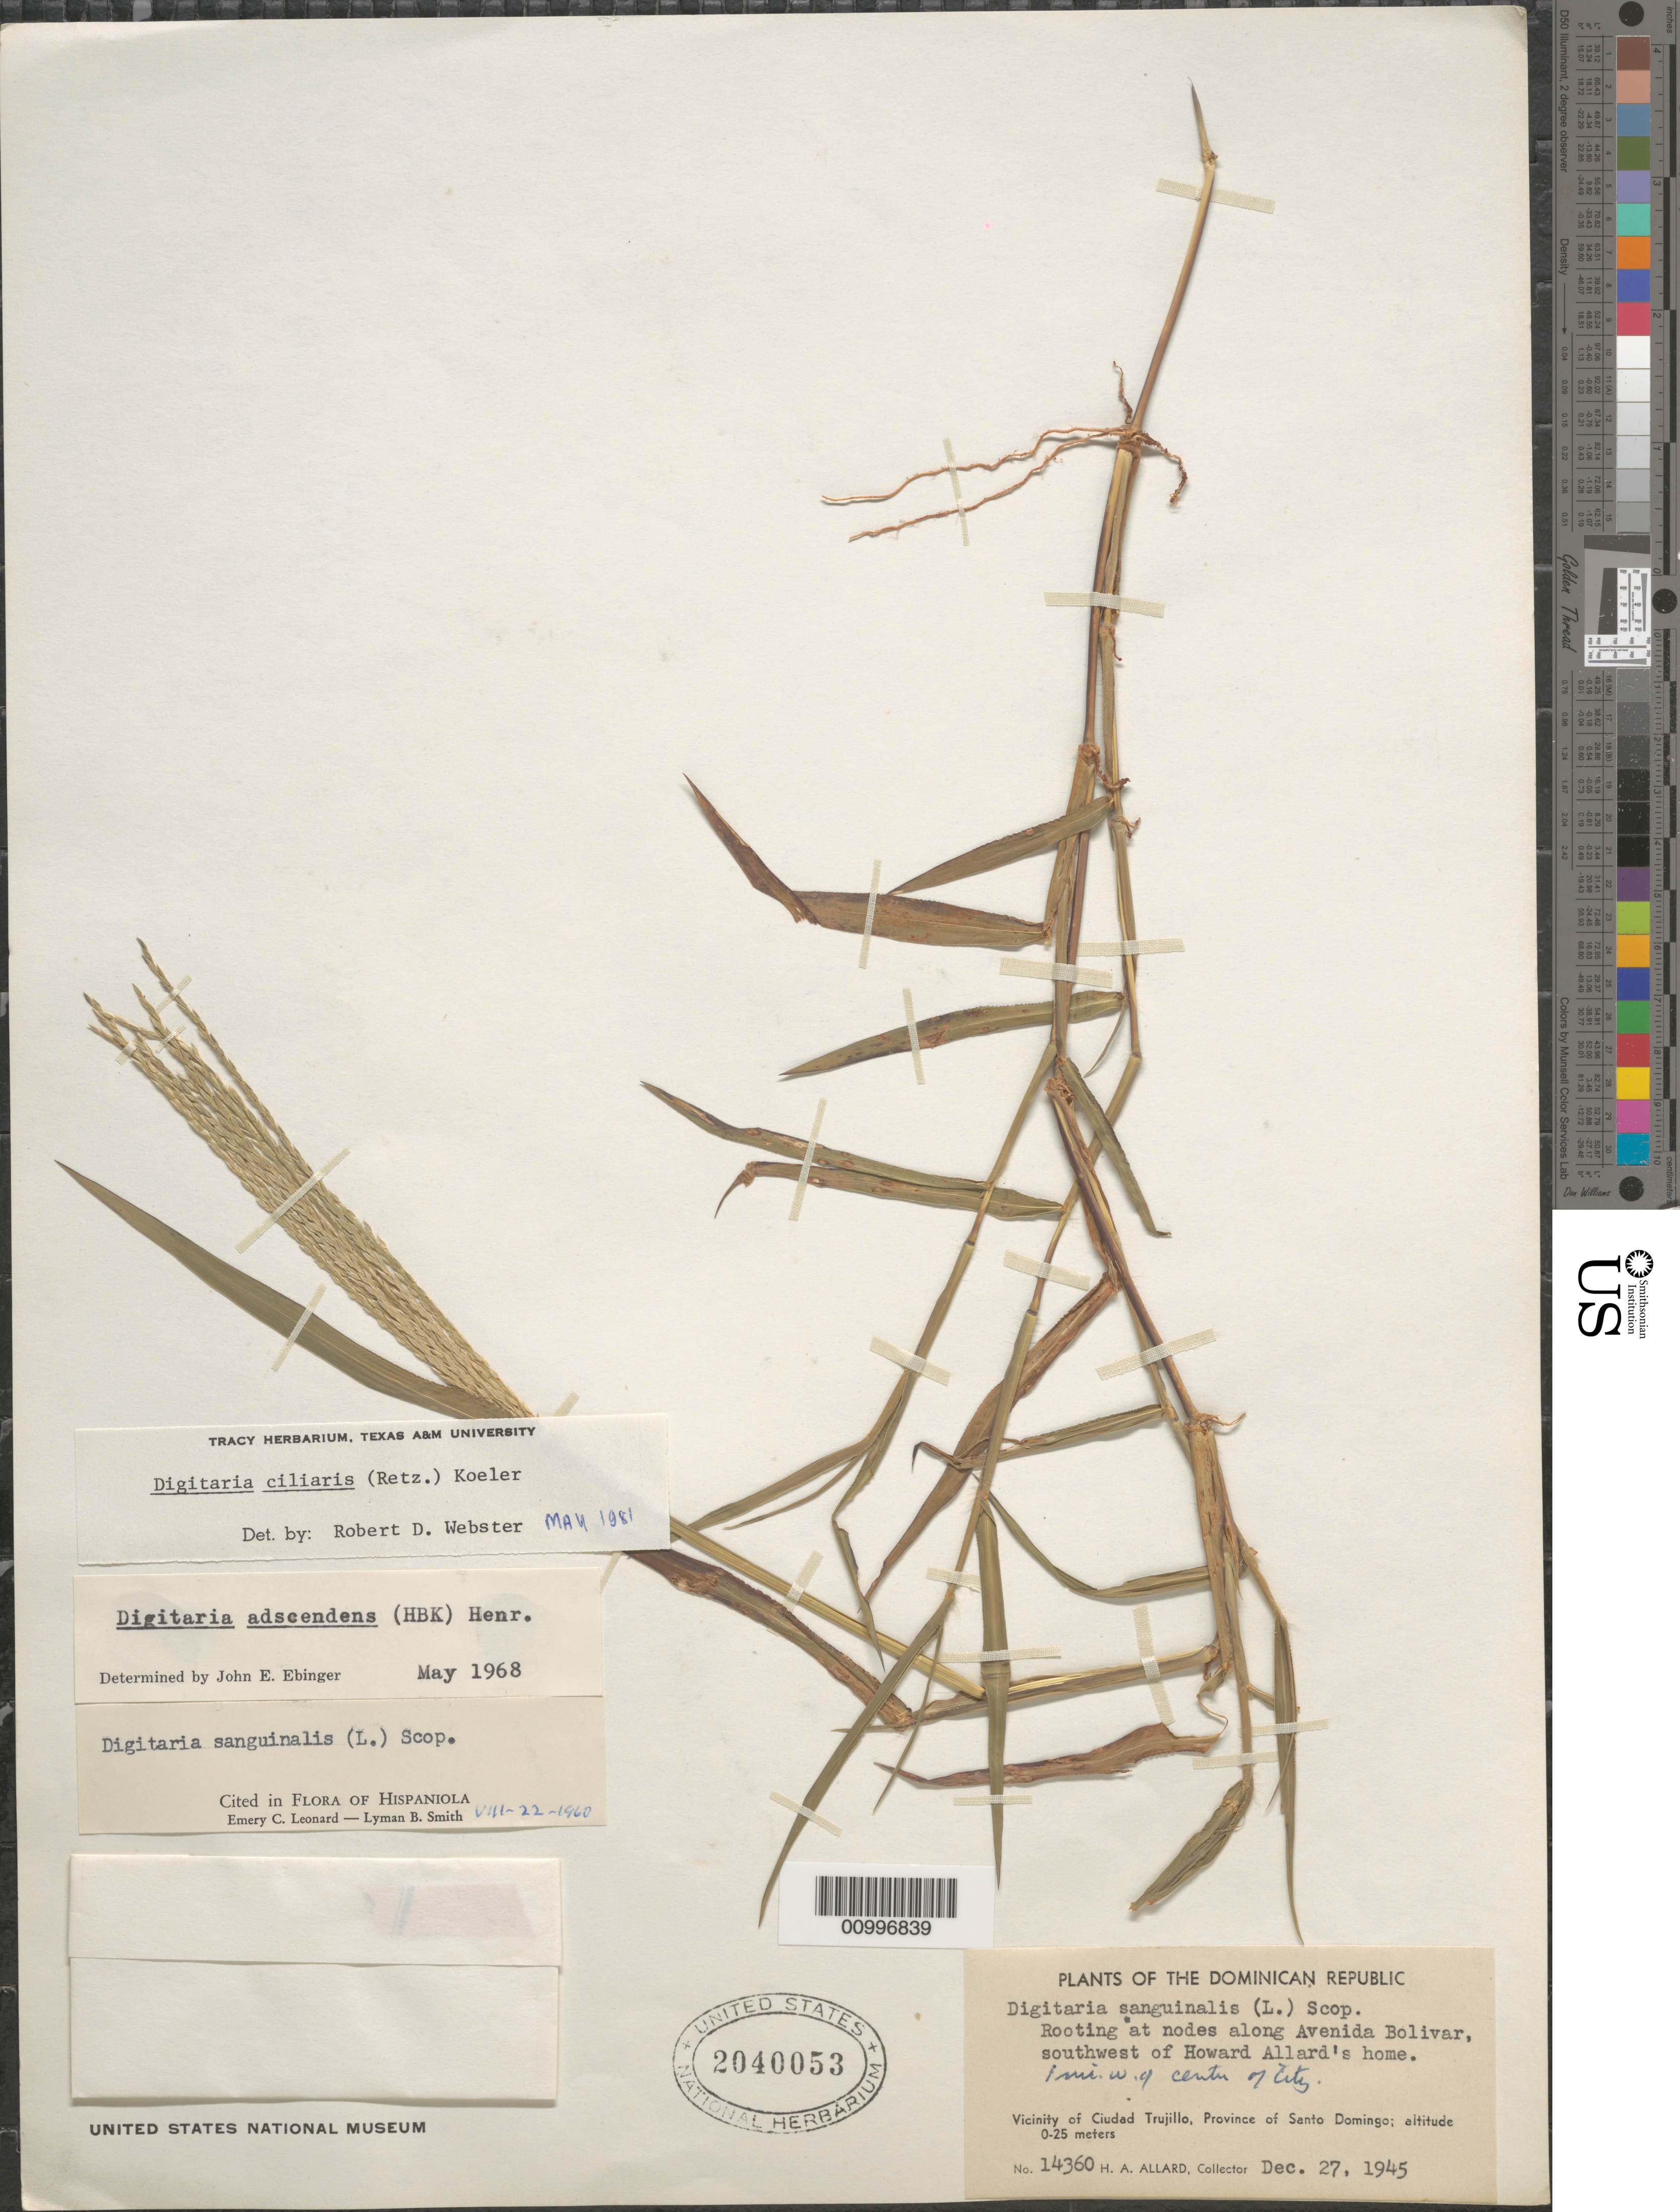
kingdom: Plantae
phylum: Tracheophyta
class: Liliopsida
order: Poales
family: Poaceae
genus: Digitaria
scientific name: Digitaria ciliaris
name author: (Retz.) Koeler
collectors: H. A. Allard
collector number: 14360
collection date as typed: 27 Dec 1945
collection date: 1945-12-27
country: Dominican Republic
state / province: Distrito Nacional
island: Hispaniola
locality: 1 mile west of center of Santo Domingo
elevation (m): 0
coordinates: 0 N, 0 E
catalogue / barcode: US 2040053